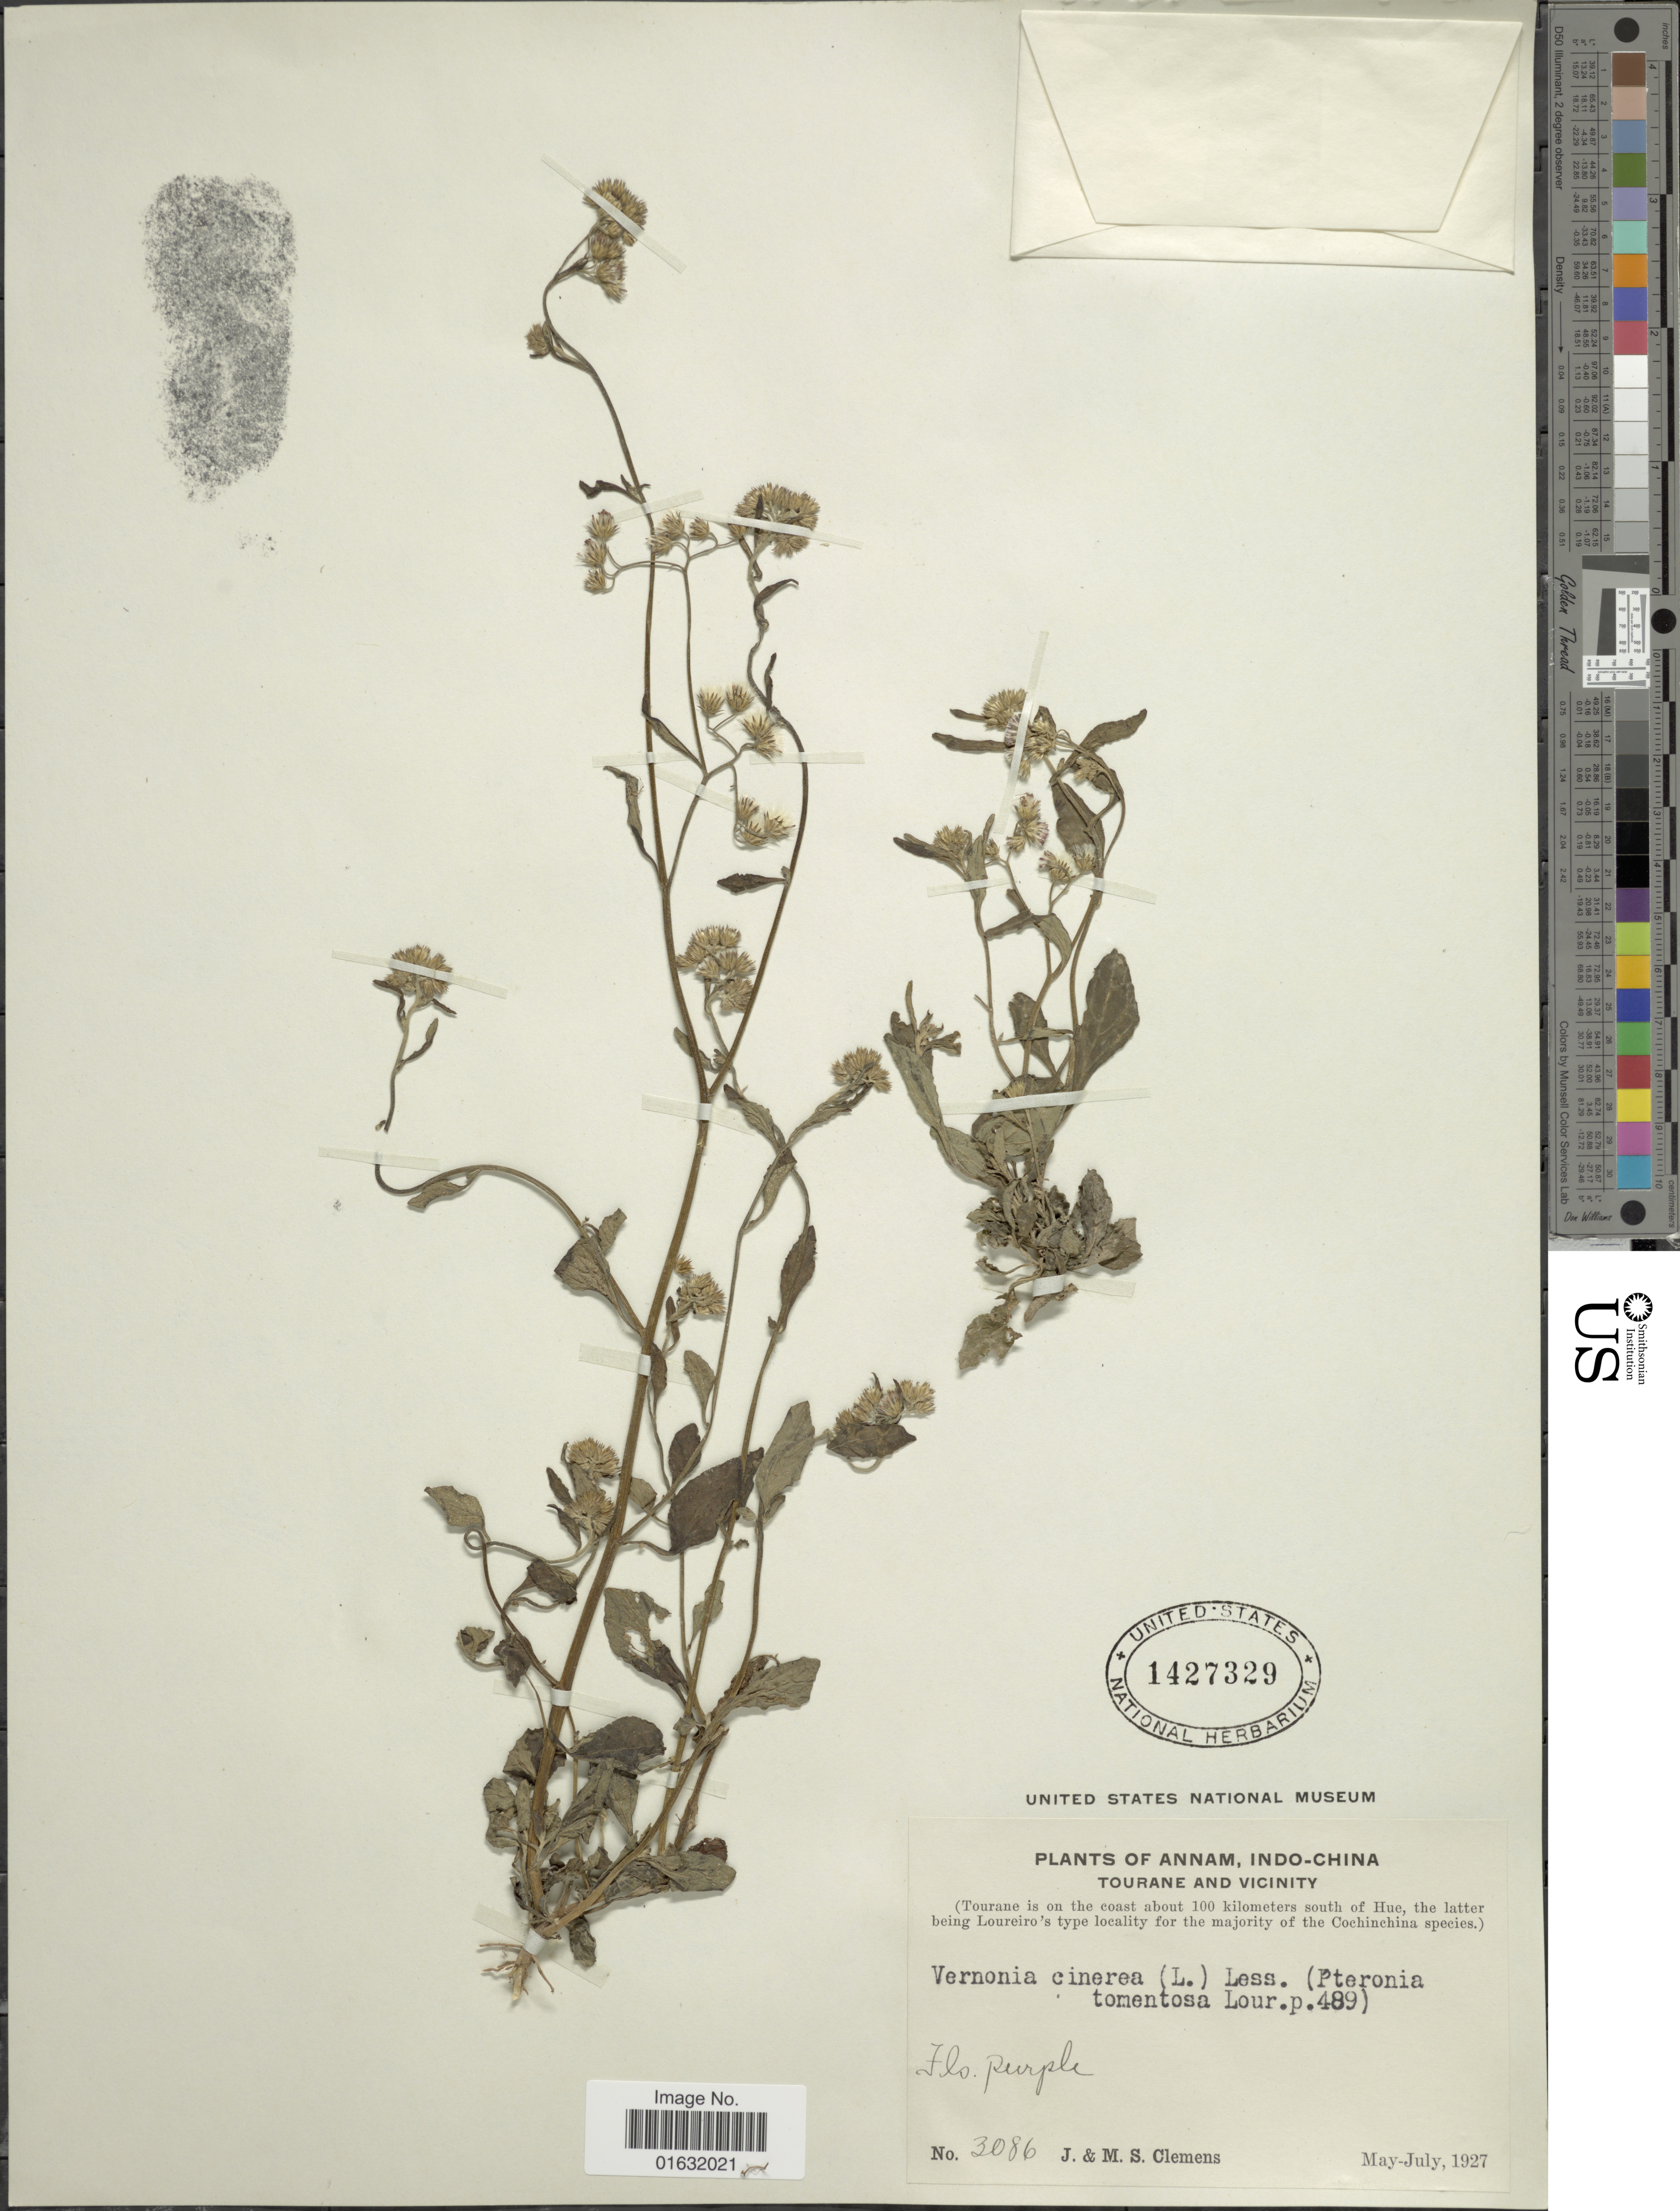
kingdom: Plantae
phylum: Tracheophyta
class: Magnoliopsida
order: Asterales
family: Asteraceae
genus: Cyanthillium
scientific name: Cyanthillium cinereum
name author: (L.) H. Rob.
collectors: J. Clemens & M. S. Clemens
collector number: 3086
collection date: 1927-05/1927-07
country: Vietnam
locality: Annam, Indo-China, Tourane and Vicinity (Tourane is on the coast avout 10 kilometers south of Hue).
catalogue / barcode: US 1427329